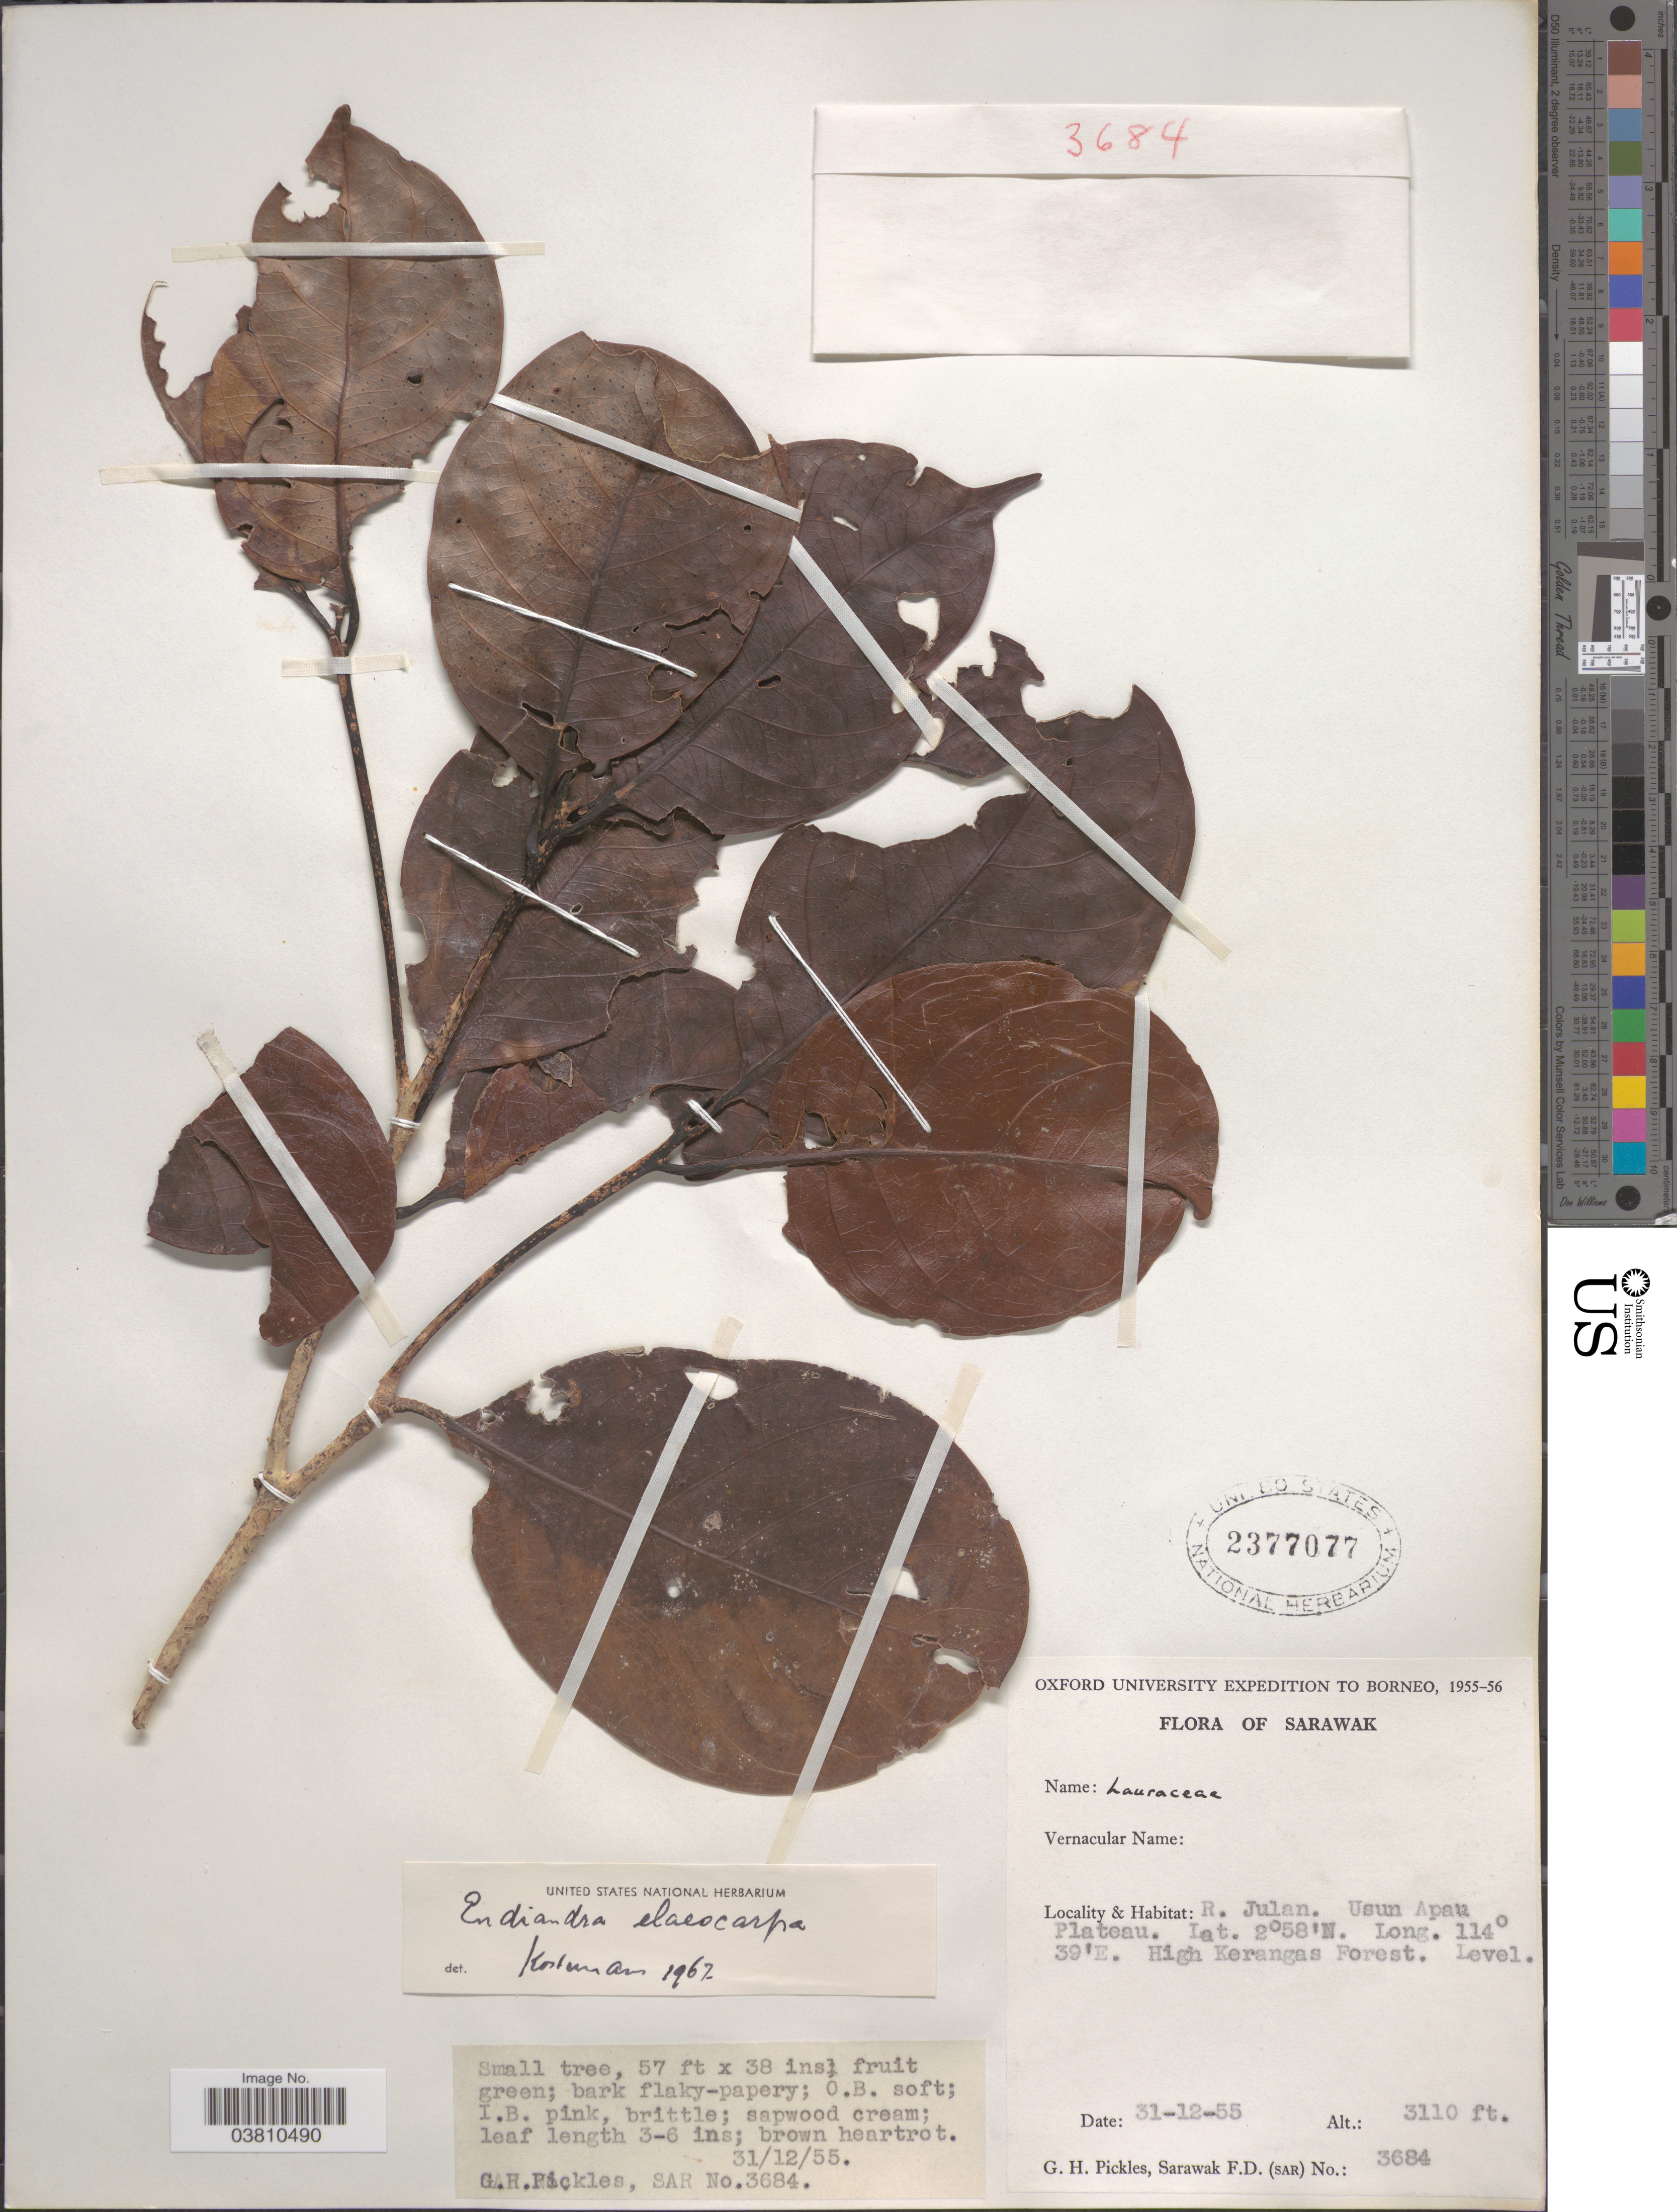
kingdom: Plantae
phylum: Tracheophyta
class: Magnoliopsida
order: Laurales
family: Lauraceae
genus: Endiandra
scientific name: Endiandra elaeocarpa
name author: Gillespie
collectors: G. Pickles & F. Sarawak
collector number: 3684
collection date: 1955-12-31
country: Malaysia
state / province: Sarawak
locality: Borneo. R. Julan. Usun Apau Plateau. High Kerangas Forest.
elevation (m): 948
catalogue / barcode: US 2377077